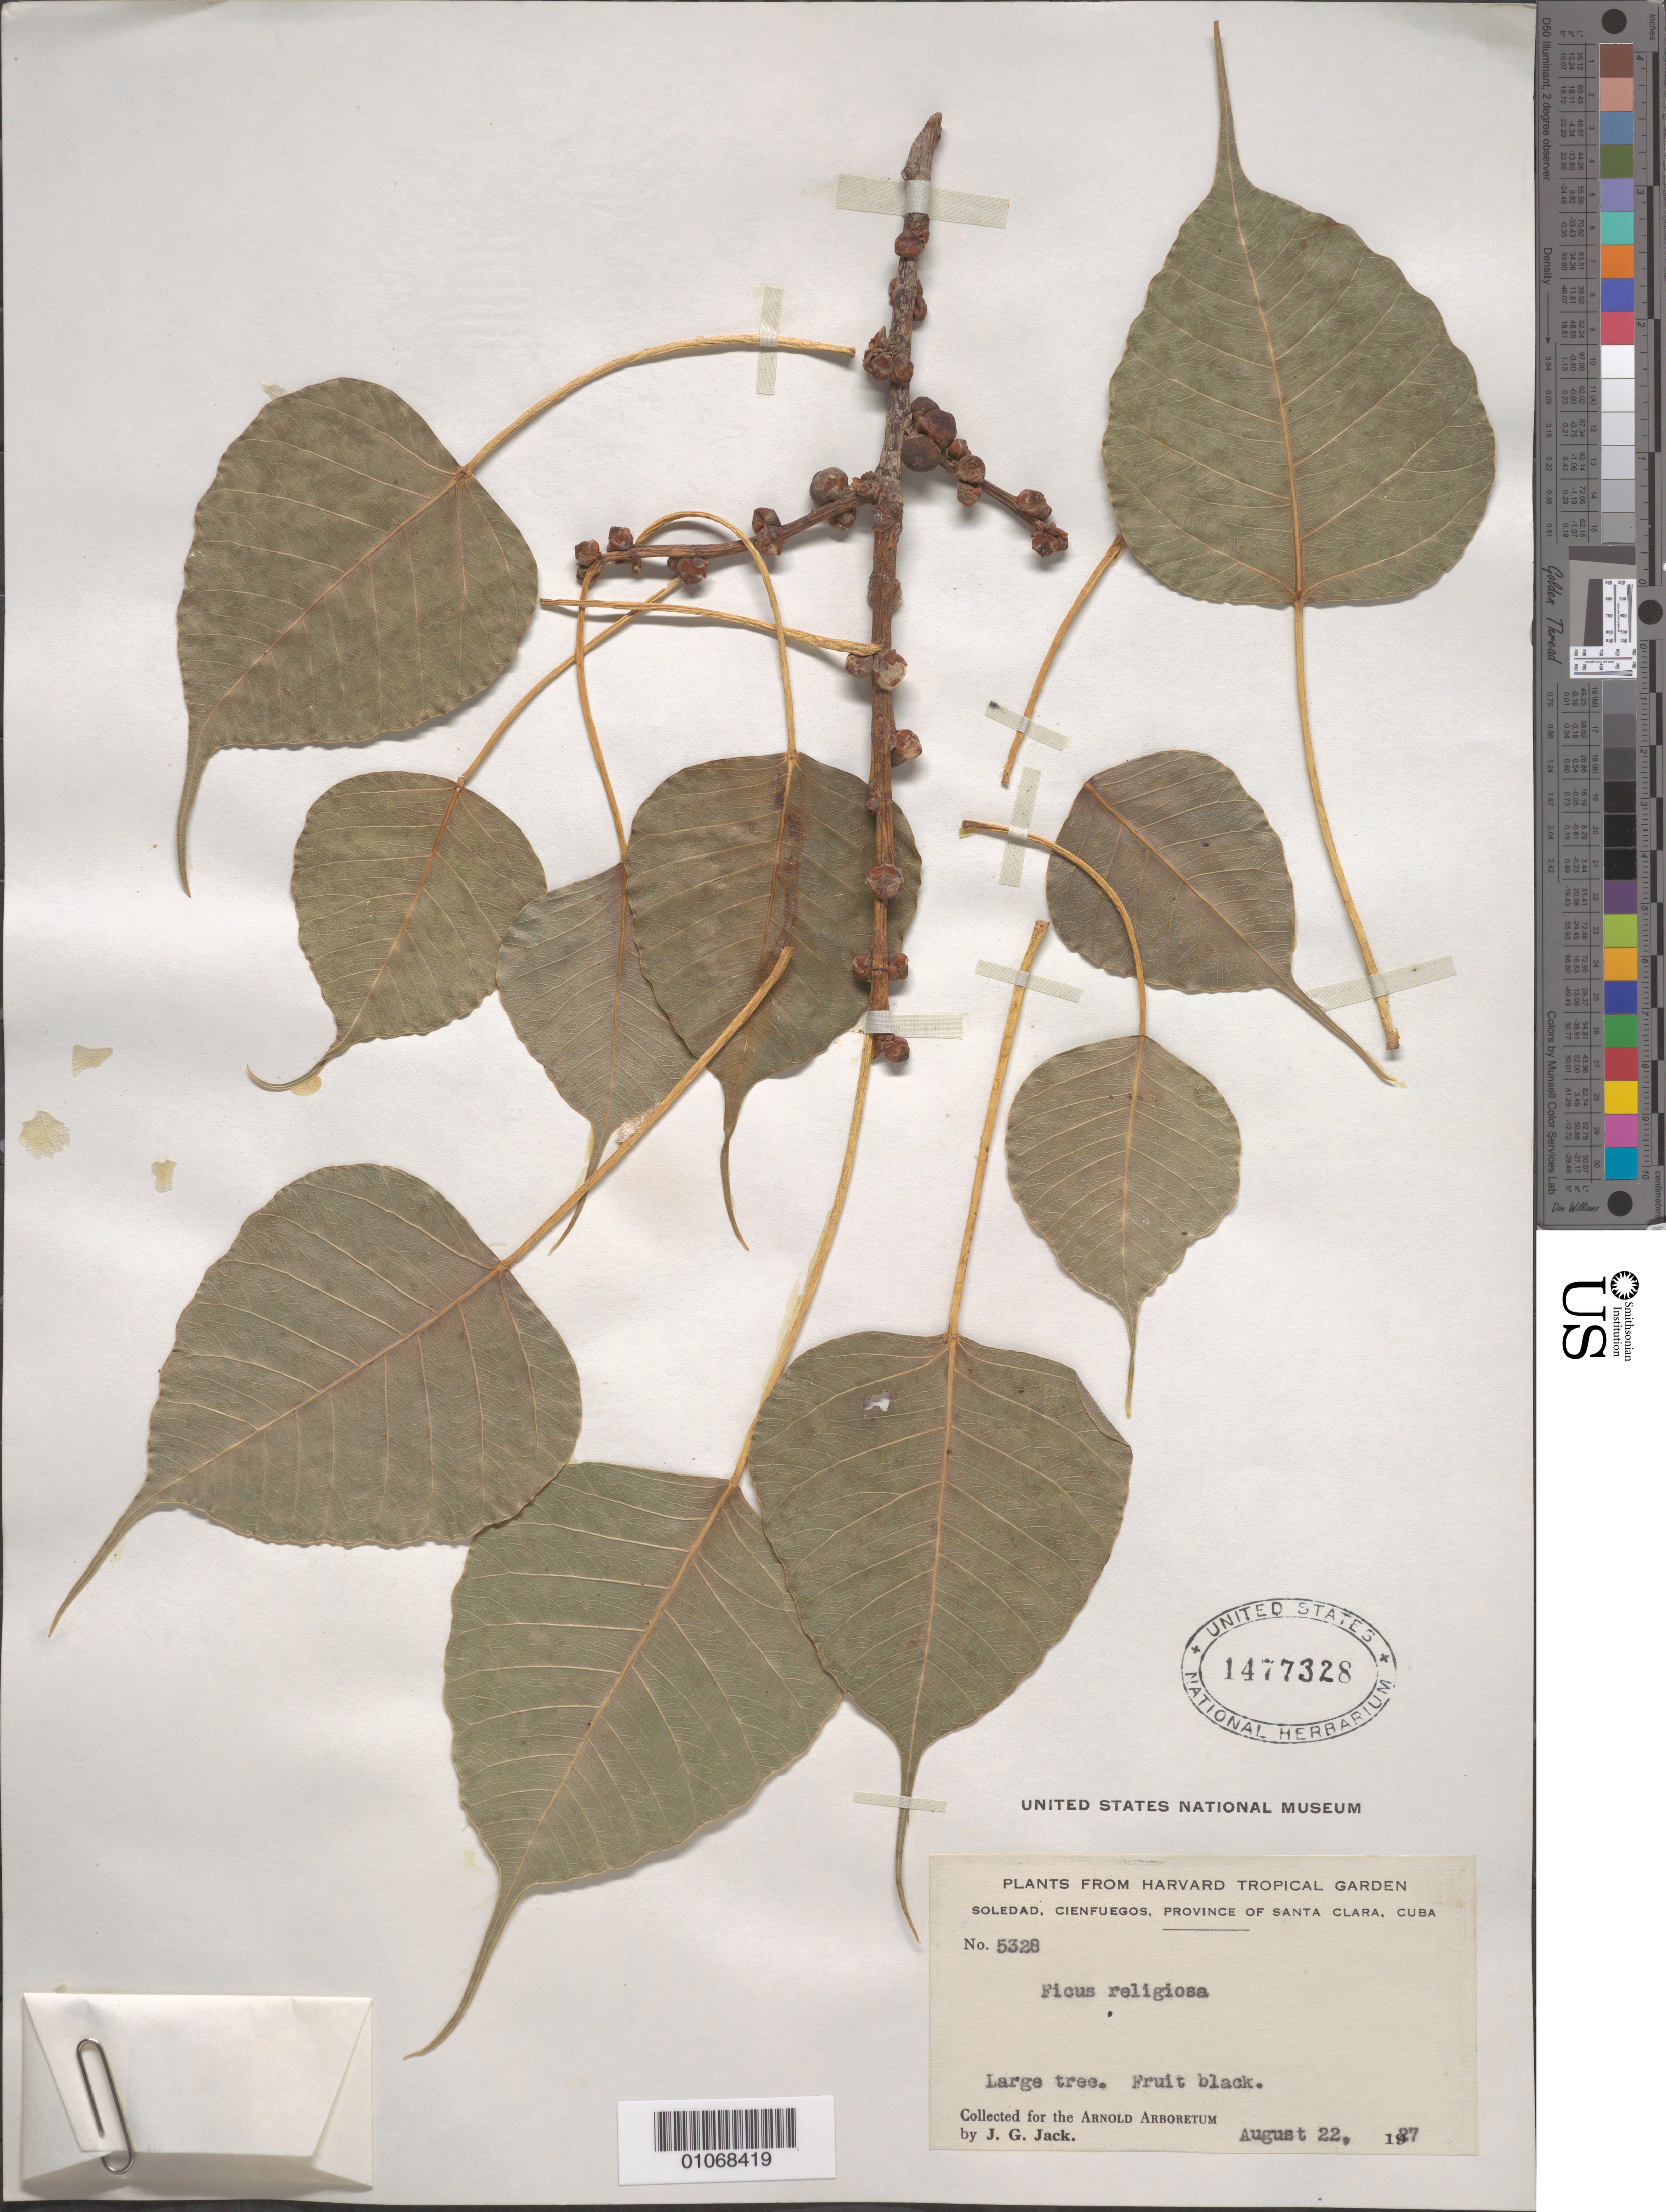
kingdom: Plantae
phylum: Tracheophyta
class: Magnoliopsida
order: Rosales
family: Moraceae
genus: Ficus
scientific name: Ficus religiosa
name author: L.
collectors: J. G. Jack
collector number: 5328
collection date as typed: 22 Aug 1927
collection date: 1927-08-22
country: Cuba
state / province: Villa Clara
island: Cuba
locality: Santa Clara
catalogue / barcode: US 1477328